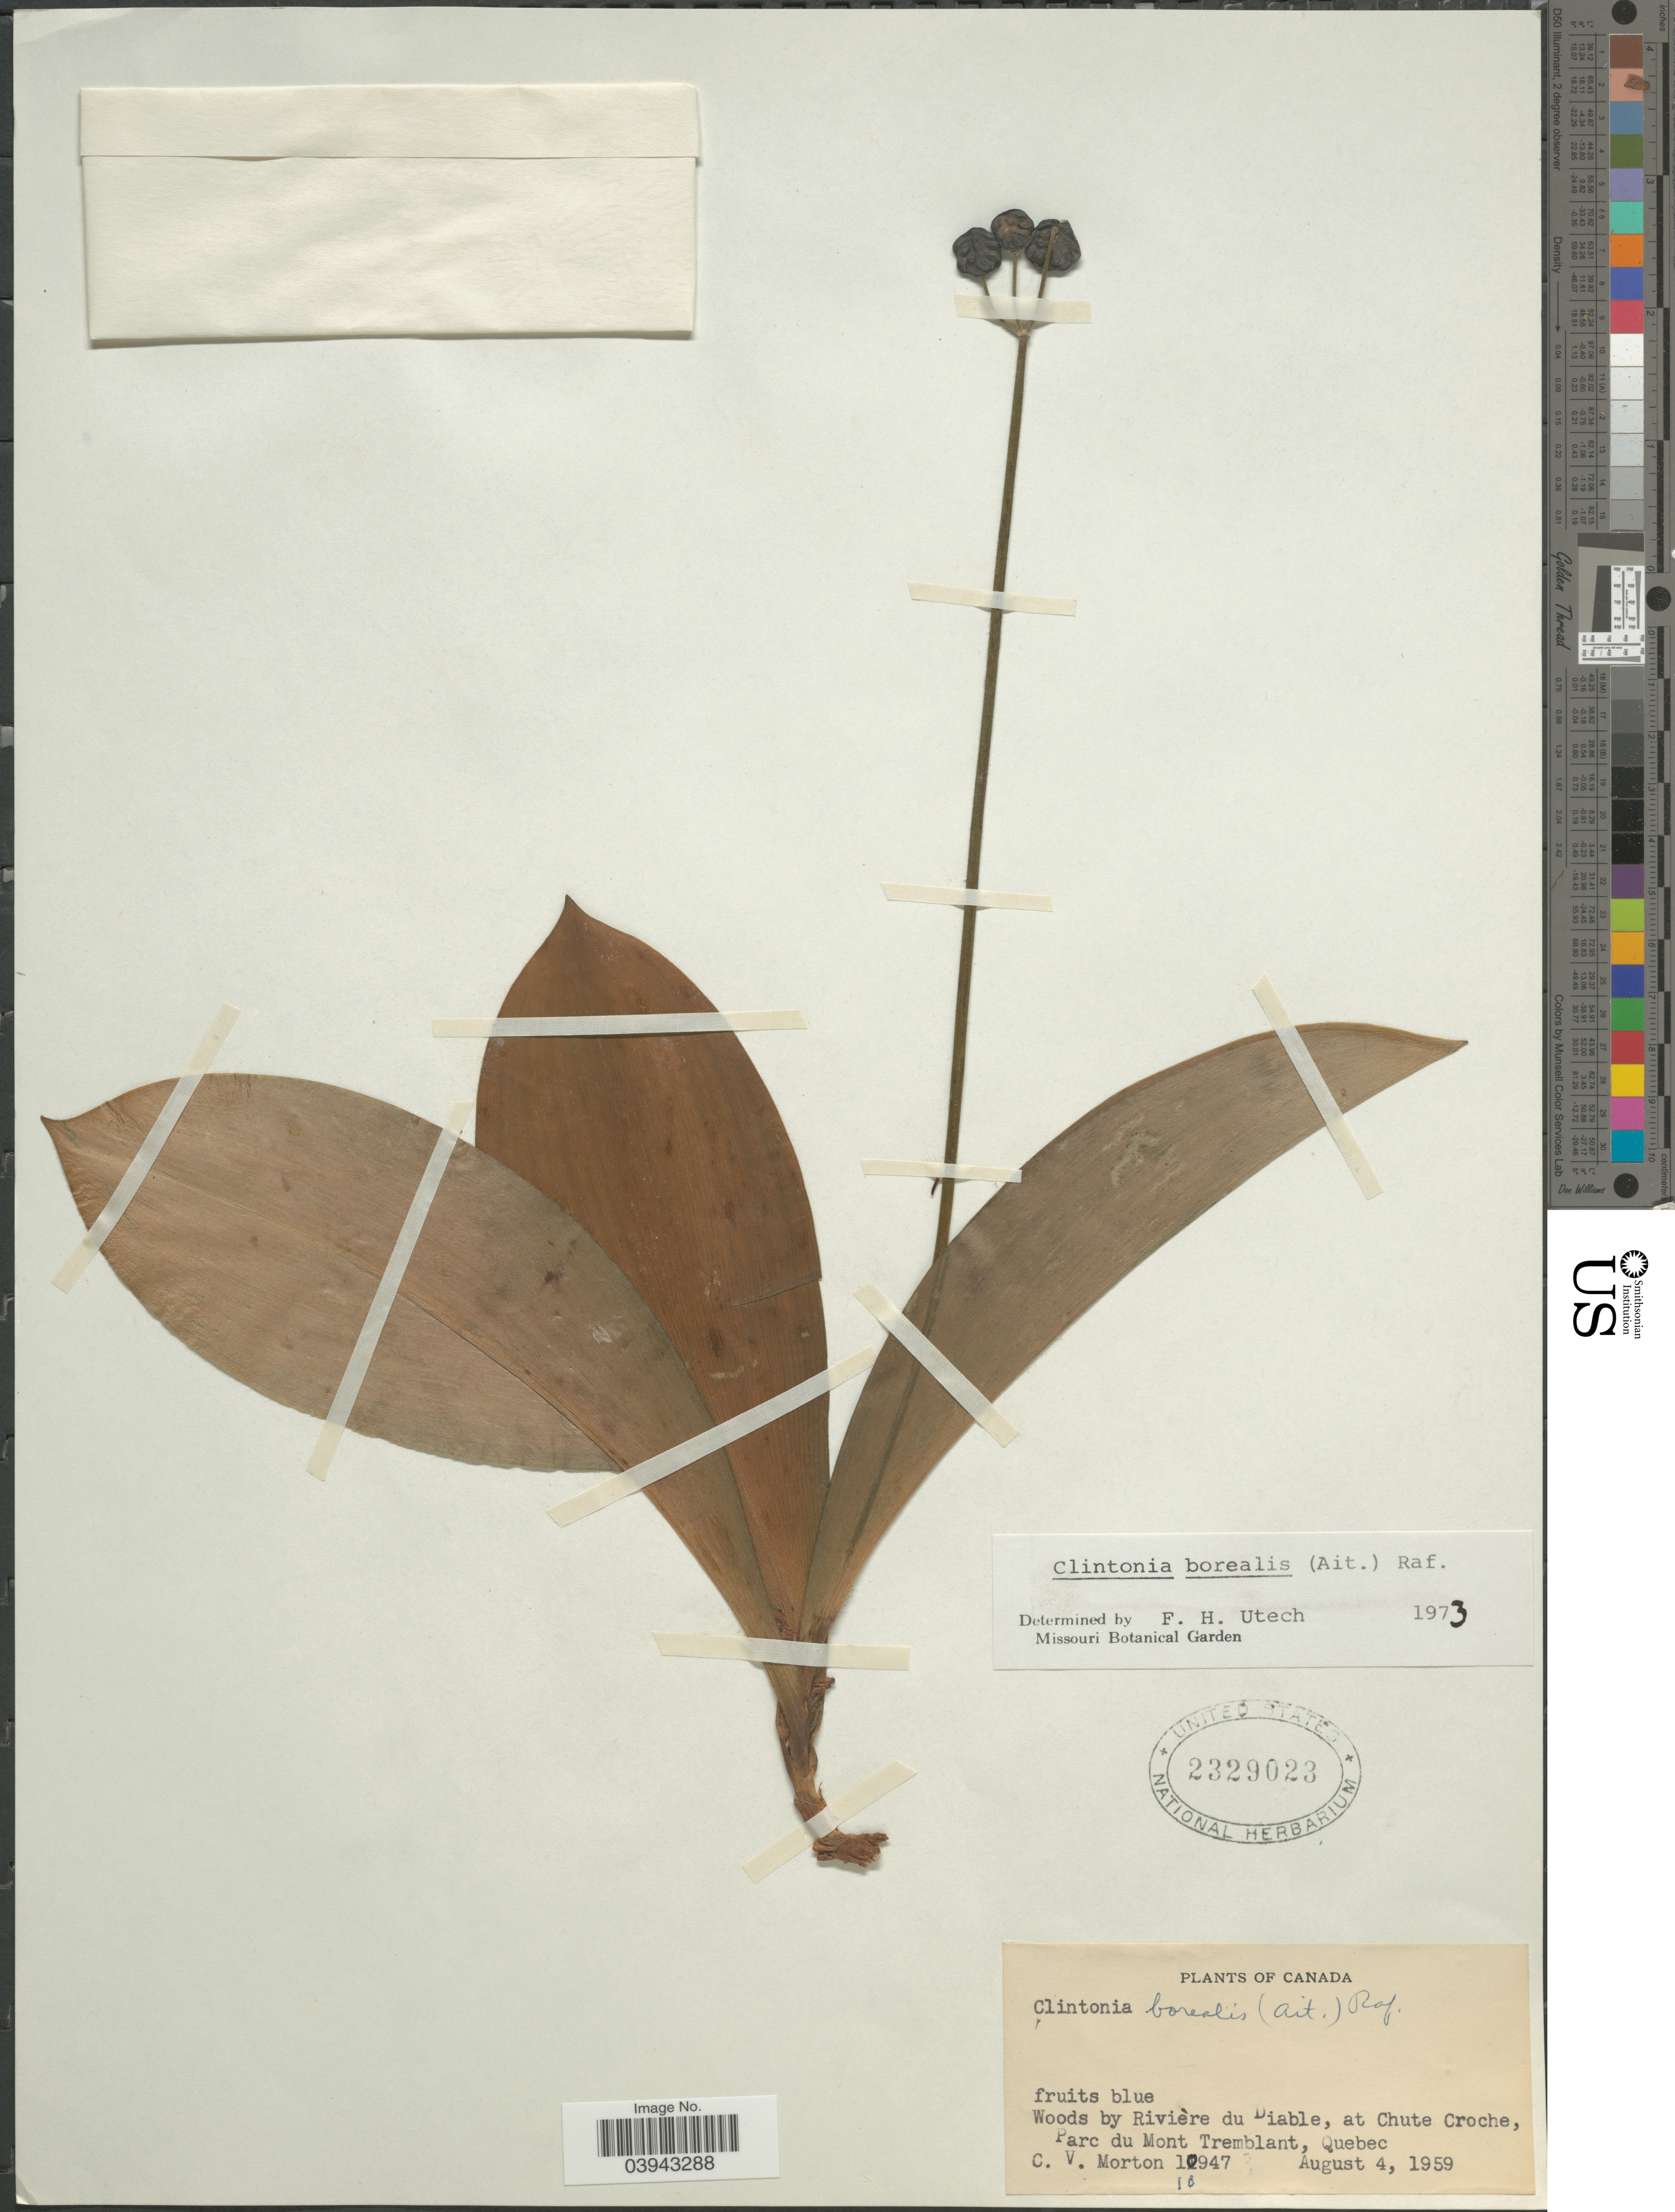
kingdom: Plantae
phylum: Tracheophyta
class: Liliopsida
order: Liliales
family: Liliaceae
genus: Clintonia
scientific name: Clintonia borealis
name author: (Aiton) Raf.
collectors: C. V. Morton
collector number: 10947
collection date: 1959-08-04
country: Canada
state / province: Quebec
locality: Woods by Rivière du Diable, at Chute Croche, Parc du Mont Tremblant.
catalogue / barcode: US 2329023